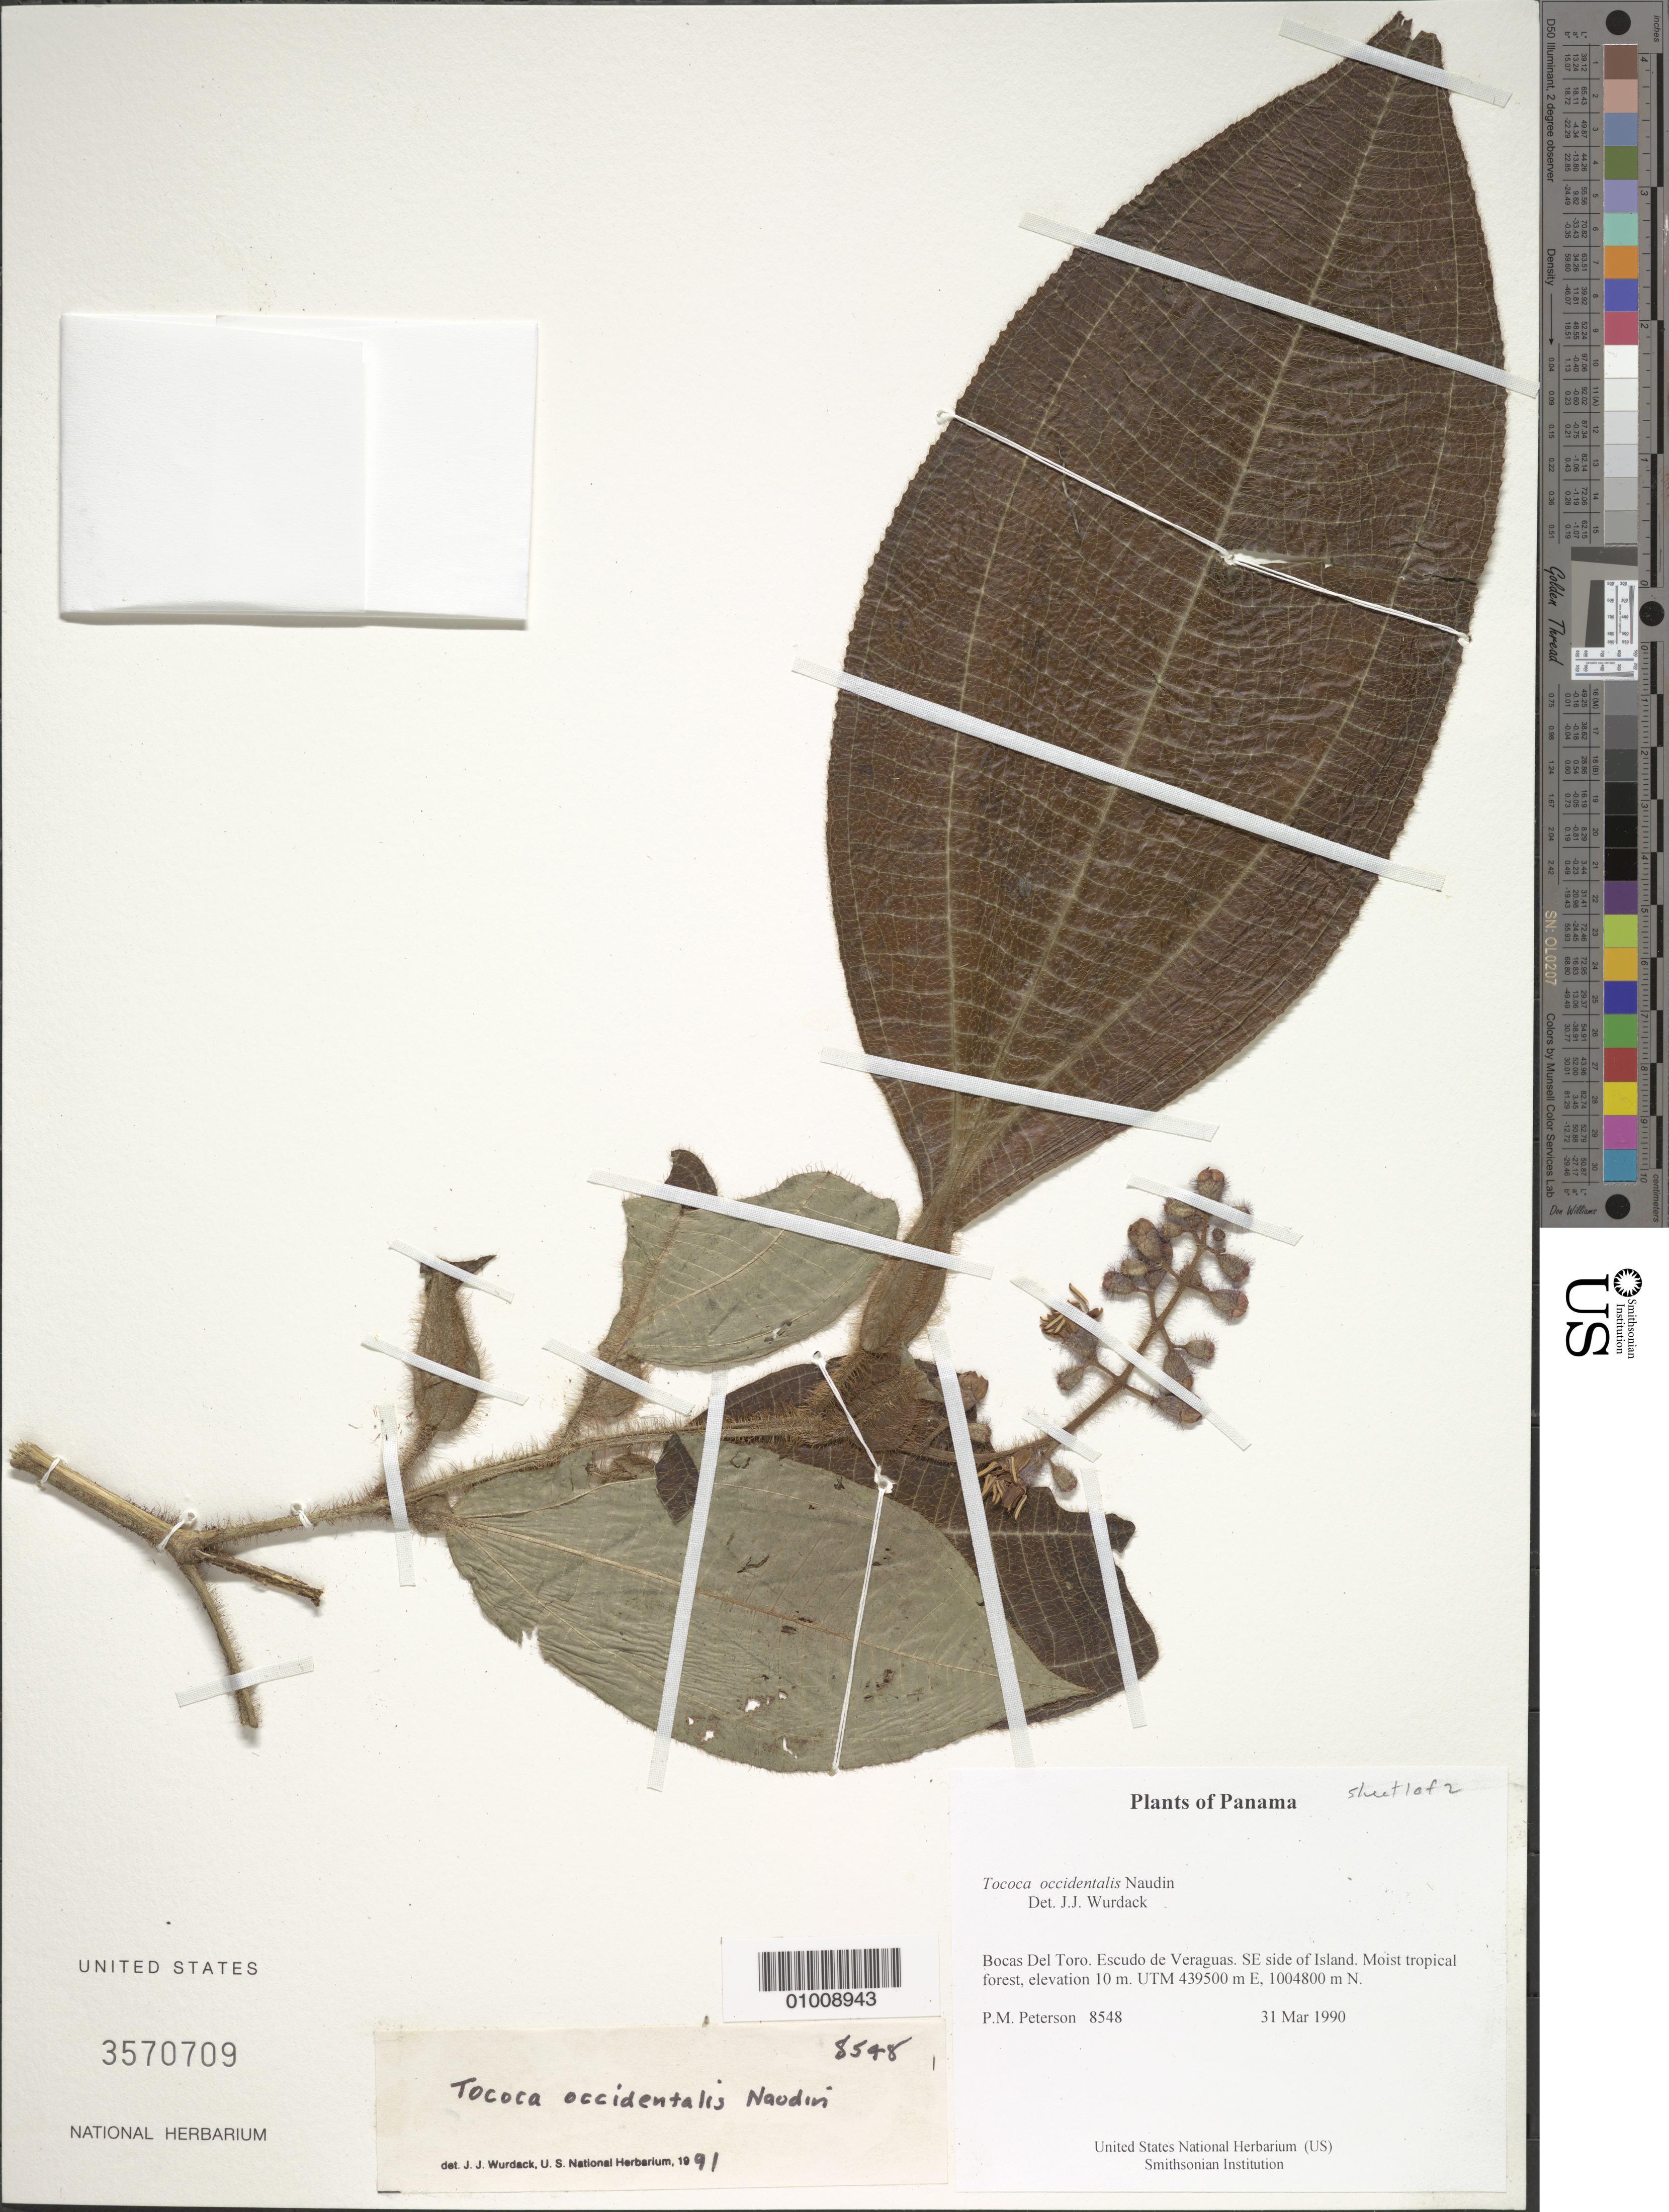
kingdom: Plantae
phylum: Tracheophyta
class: Magnoliopsida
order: Myrtales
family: Melastomataceae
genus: Tococa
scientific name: Tococa occidentalis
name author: Naudin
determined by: Wurdack, Kenneth J., (US), Smithsonian Institution - National Museum of Natural History (UNITED STATES)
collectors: P. M. Peterson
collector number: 08548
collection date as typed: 31 Mar 1990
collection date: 1990-03-31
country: Panama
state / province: Bocas del Toro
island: Escudo de Veraguas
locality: SE side of Island.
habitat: Moist tropical forest, elevation 10 m. UTM 439500 m E, 1004800 m N.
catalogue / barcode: US 3570710